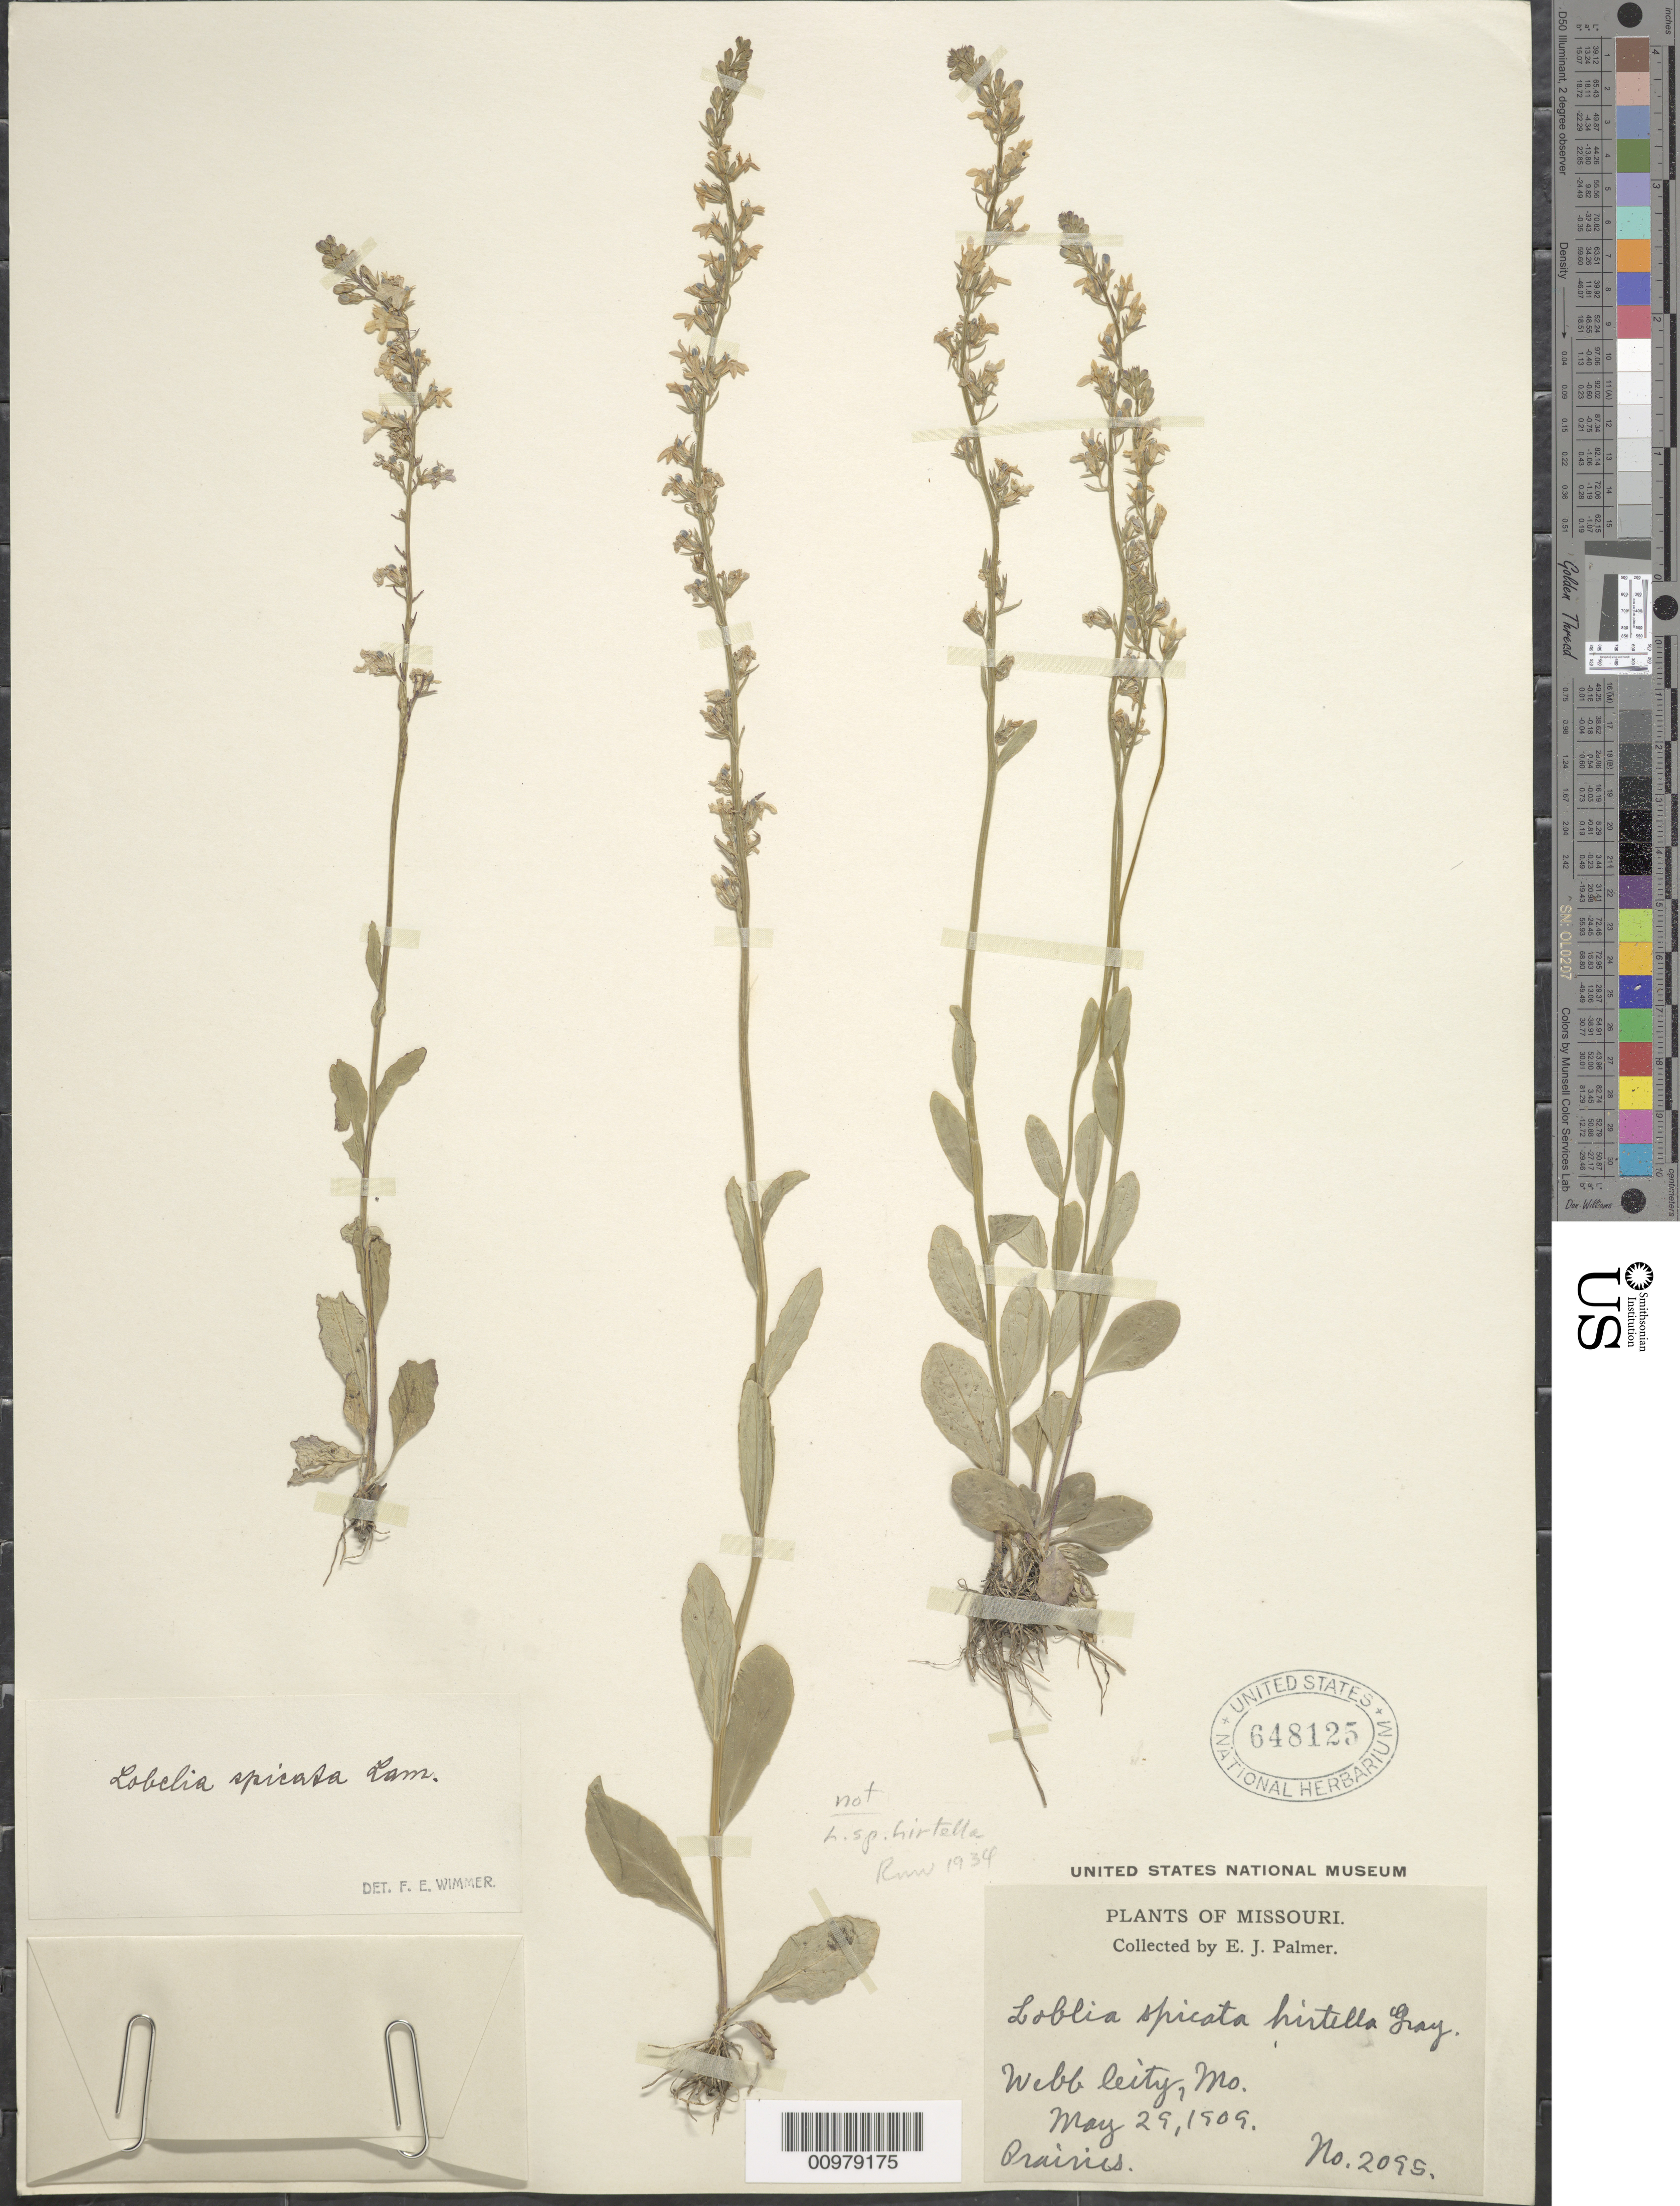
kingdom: Plantae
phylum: Tracheophyta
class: Magnoliopsida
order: Asterales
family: Campanulaceae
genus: Lobelia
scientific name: Lobelia spicata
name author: Lam.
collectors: E. J. Palmer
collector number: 2095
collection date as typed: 29 May 1909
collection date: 1909-05-29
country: United States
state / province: Missouri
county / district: Jasper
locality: Webb City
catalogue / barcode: US 648125